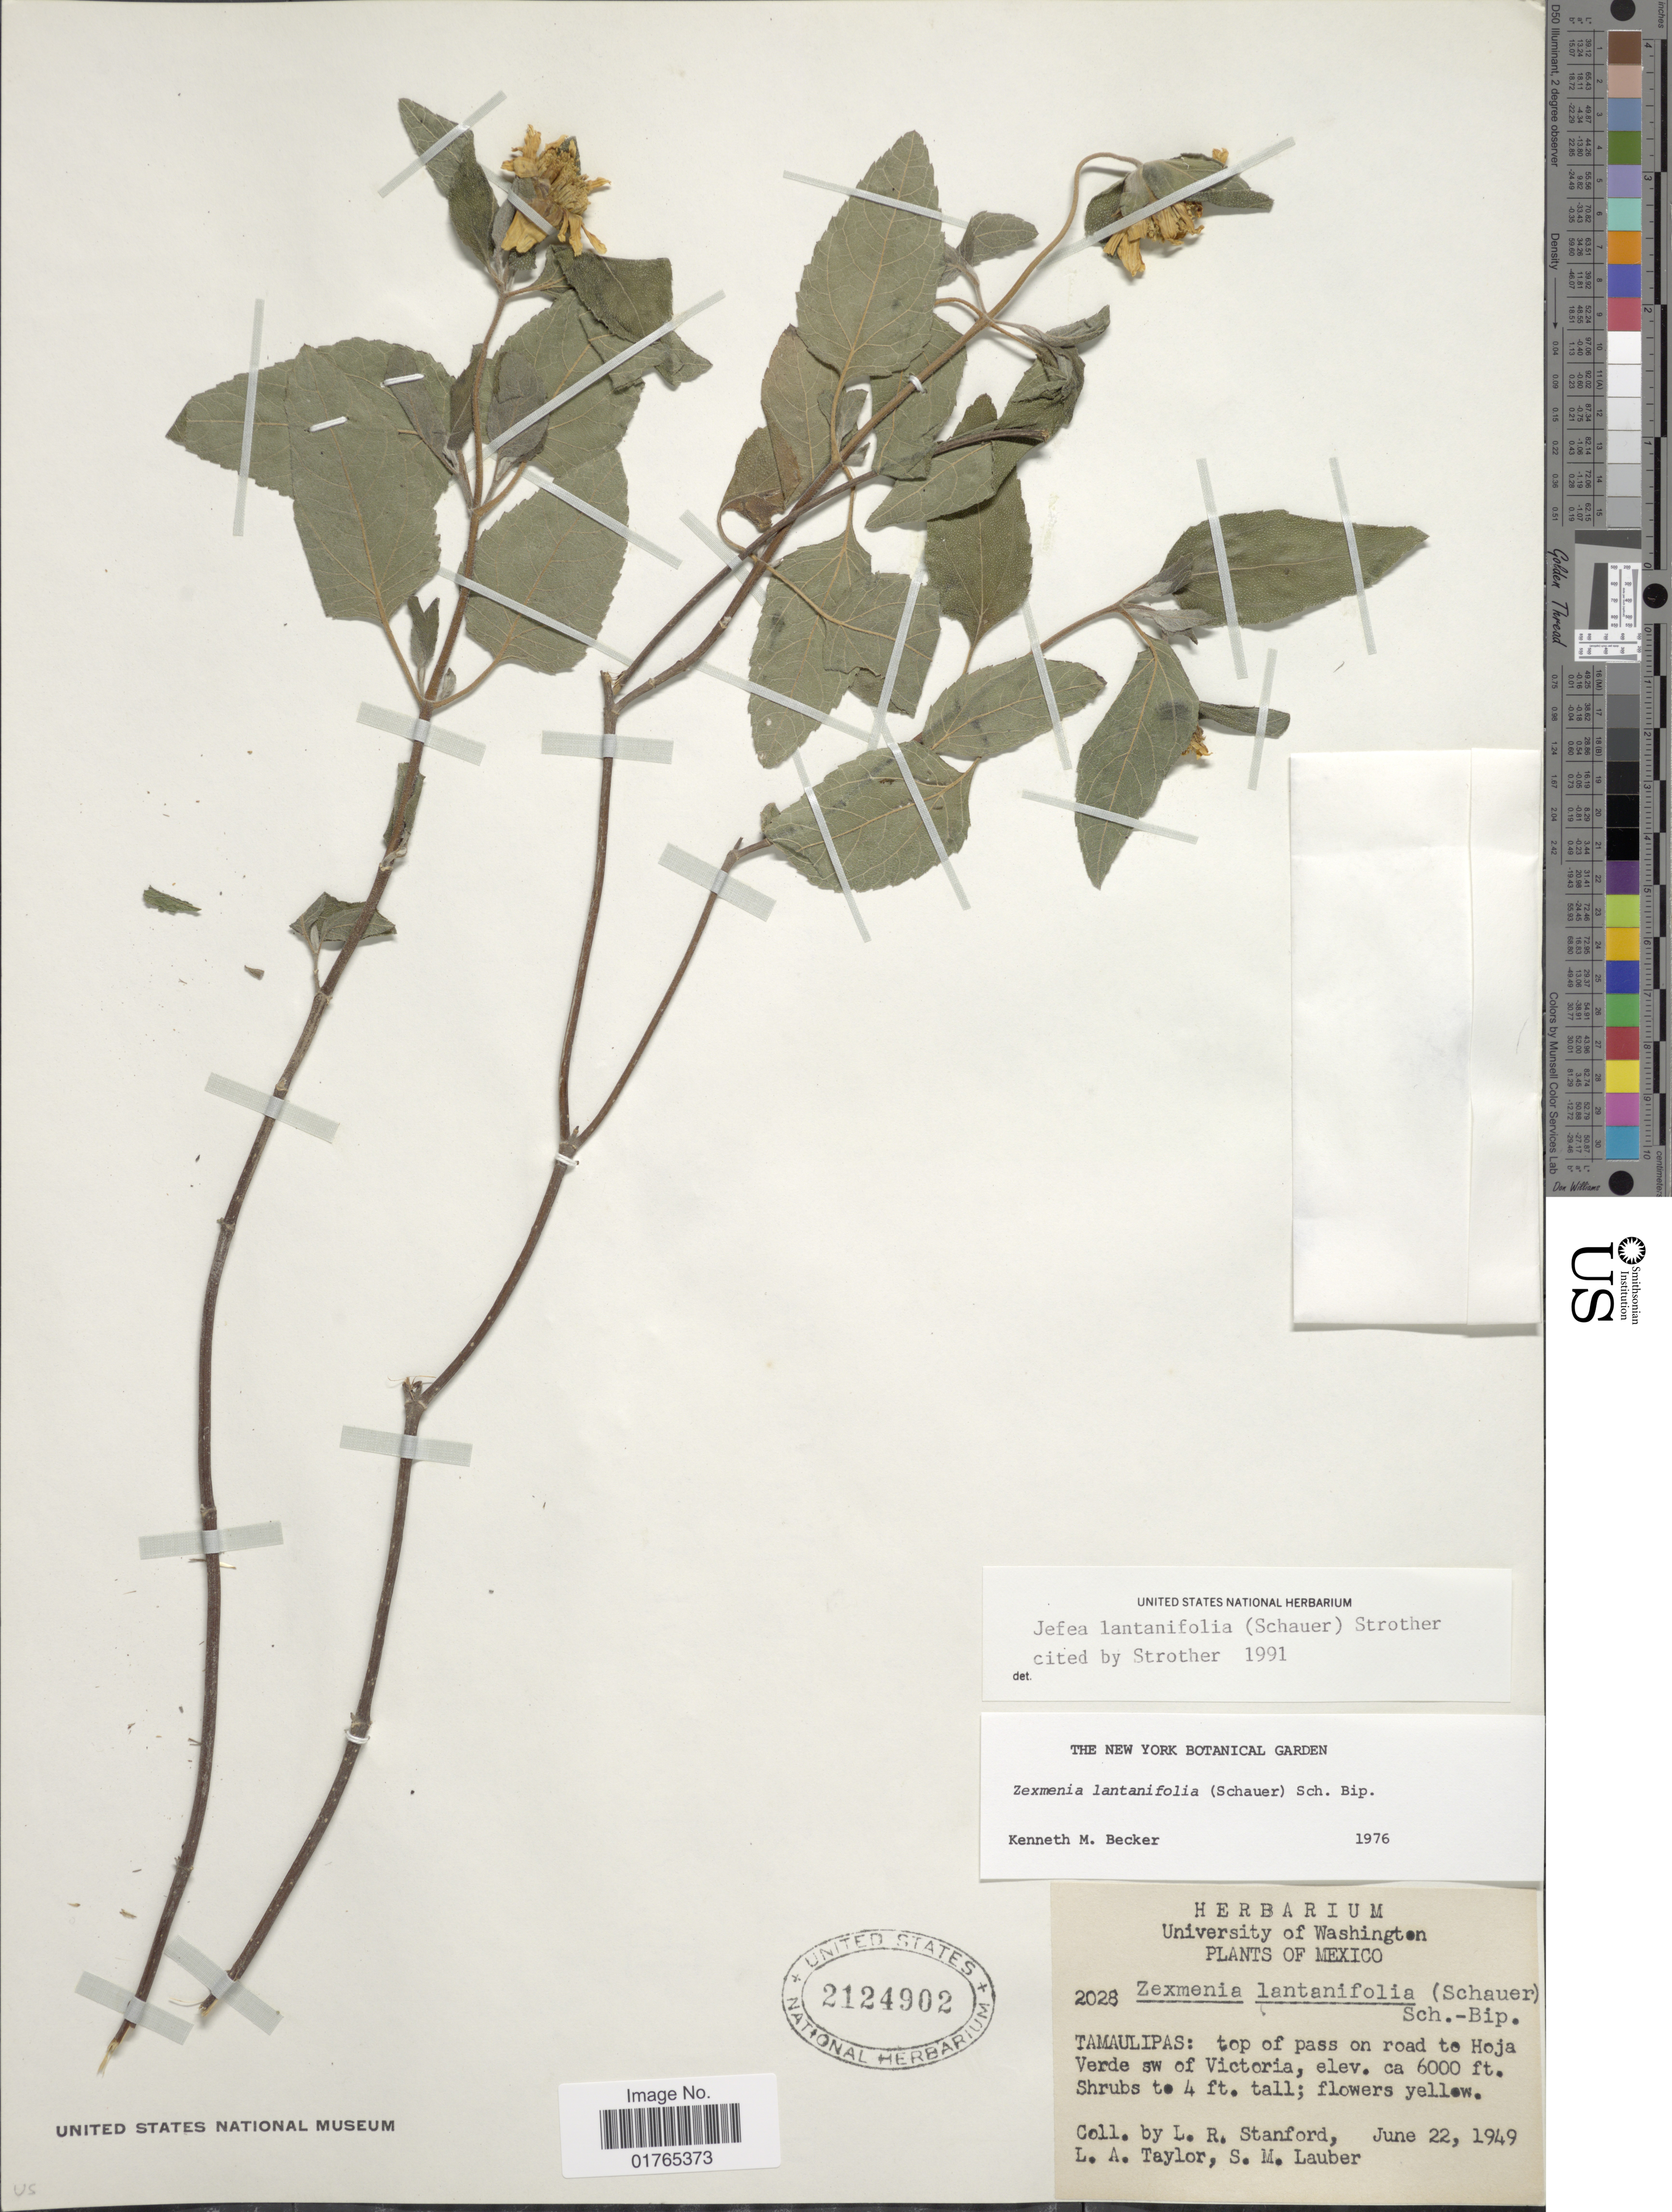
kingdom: Plantae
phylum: Tracheophyta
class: Magnoliopsida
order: Asterales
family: Asteraceae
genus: Jefea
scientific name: Jefea lantanifolia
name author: (S. Schauer) Strother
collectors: L. R. Stanford, L. A. Taylor & S. M. Lauber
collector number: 2028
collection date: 1949-06-22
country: Mexico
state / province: Tamaulipas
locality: Top of pass on road to Hoja verde sw of Victoria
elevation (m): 1829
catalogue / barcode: US 2124902